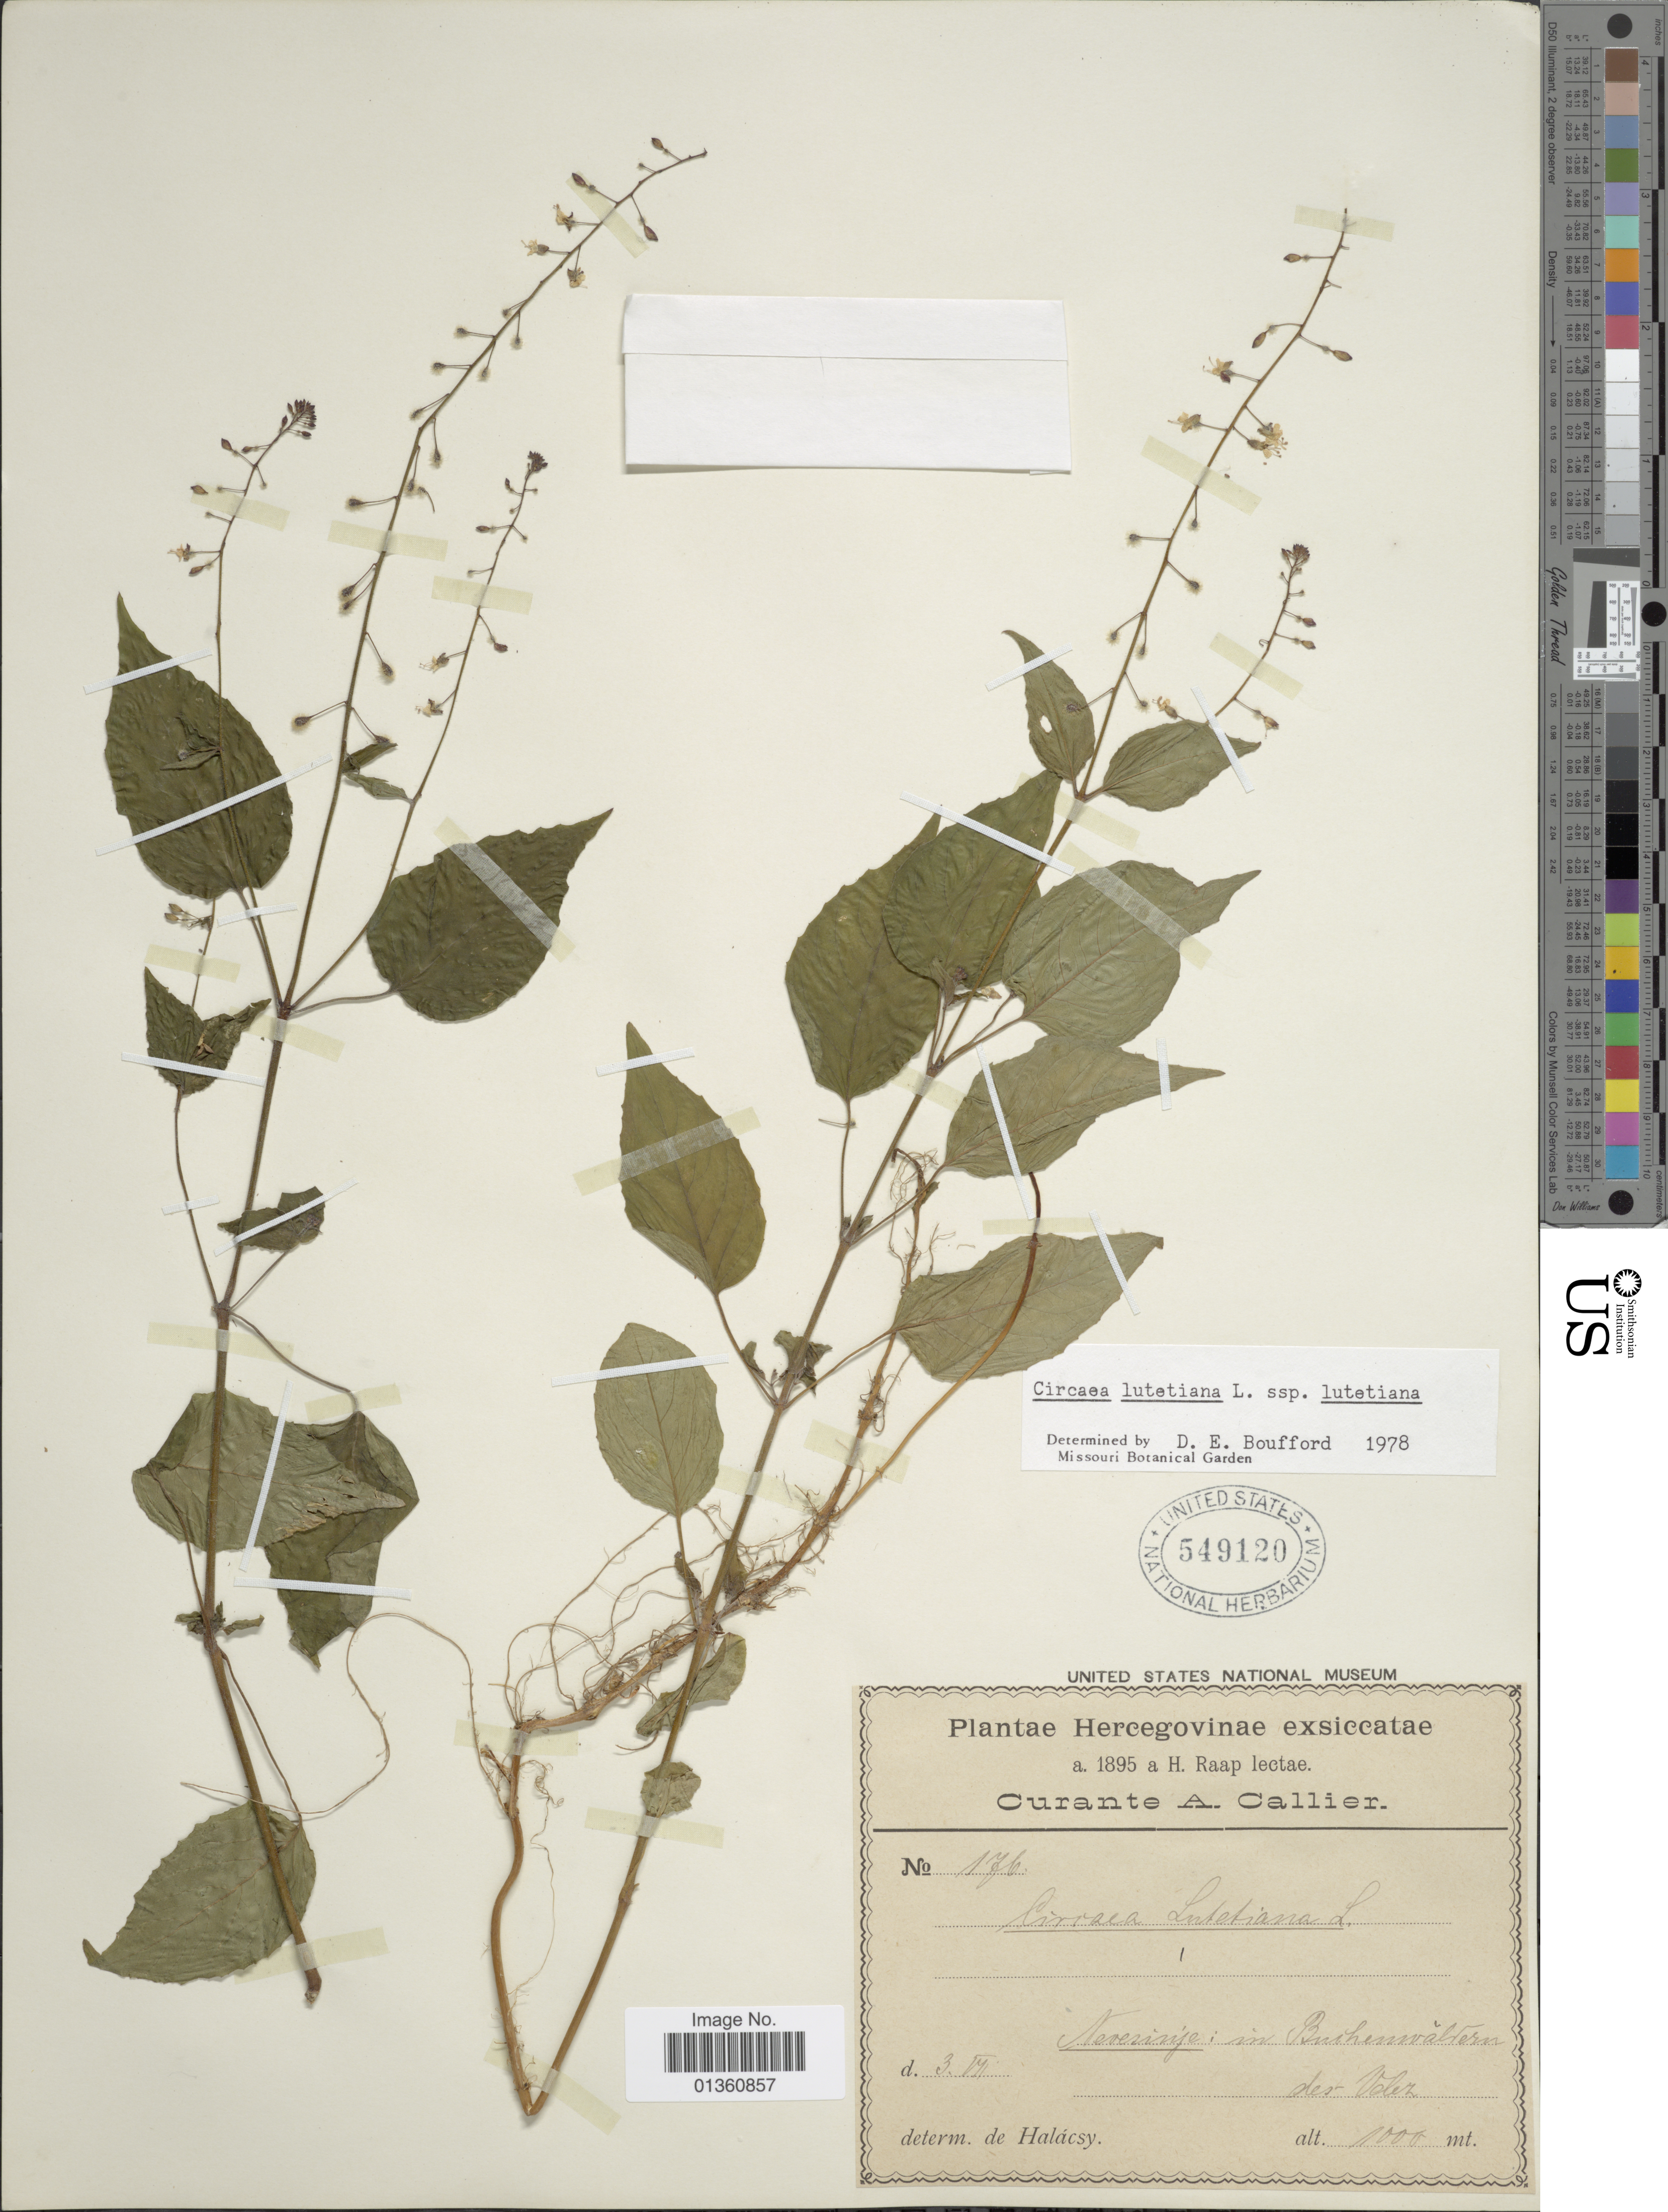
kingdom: Plantae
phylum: Tracheophyta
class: Magnoliopsida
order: Myrtales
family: Onagraceae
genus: Circaea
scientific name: Circaea lutetiana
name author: L.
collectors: H. Raap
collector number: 176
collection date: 1895-07-03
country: Bosnia and Herzegovina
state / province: Srpska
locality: Neverinje: in Buihenwäldern des Valez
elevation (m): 1000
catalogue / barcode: US 549120